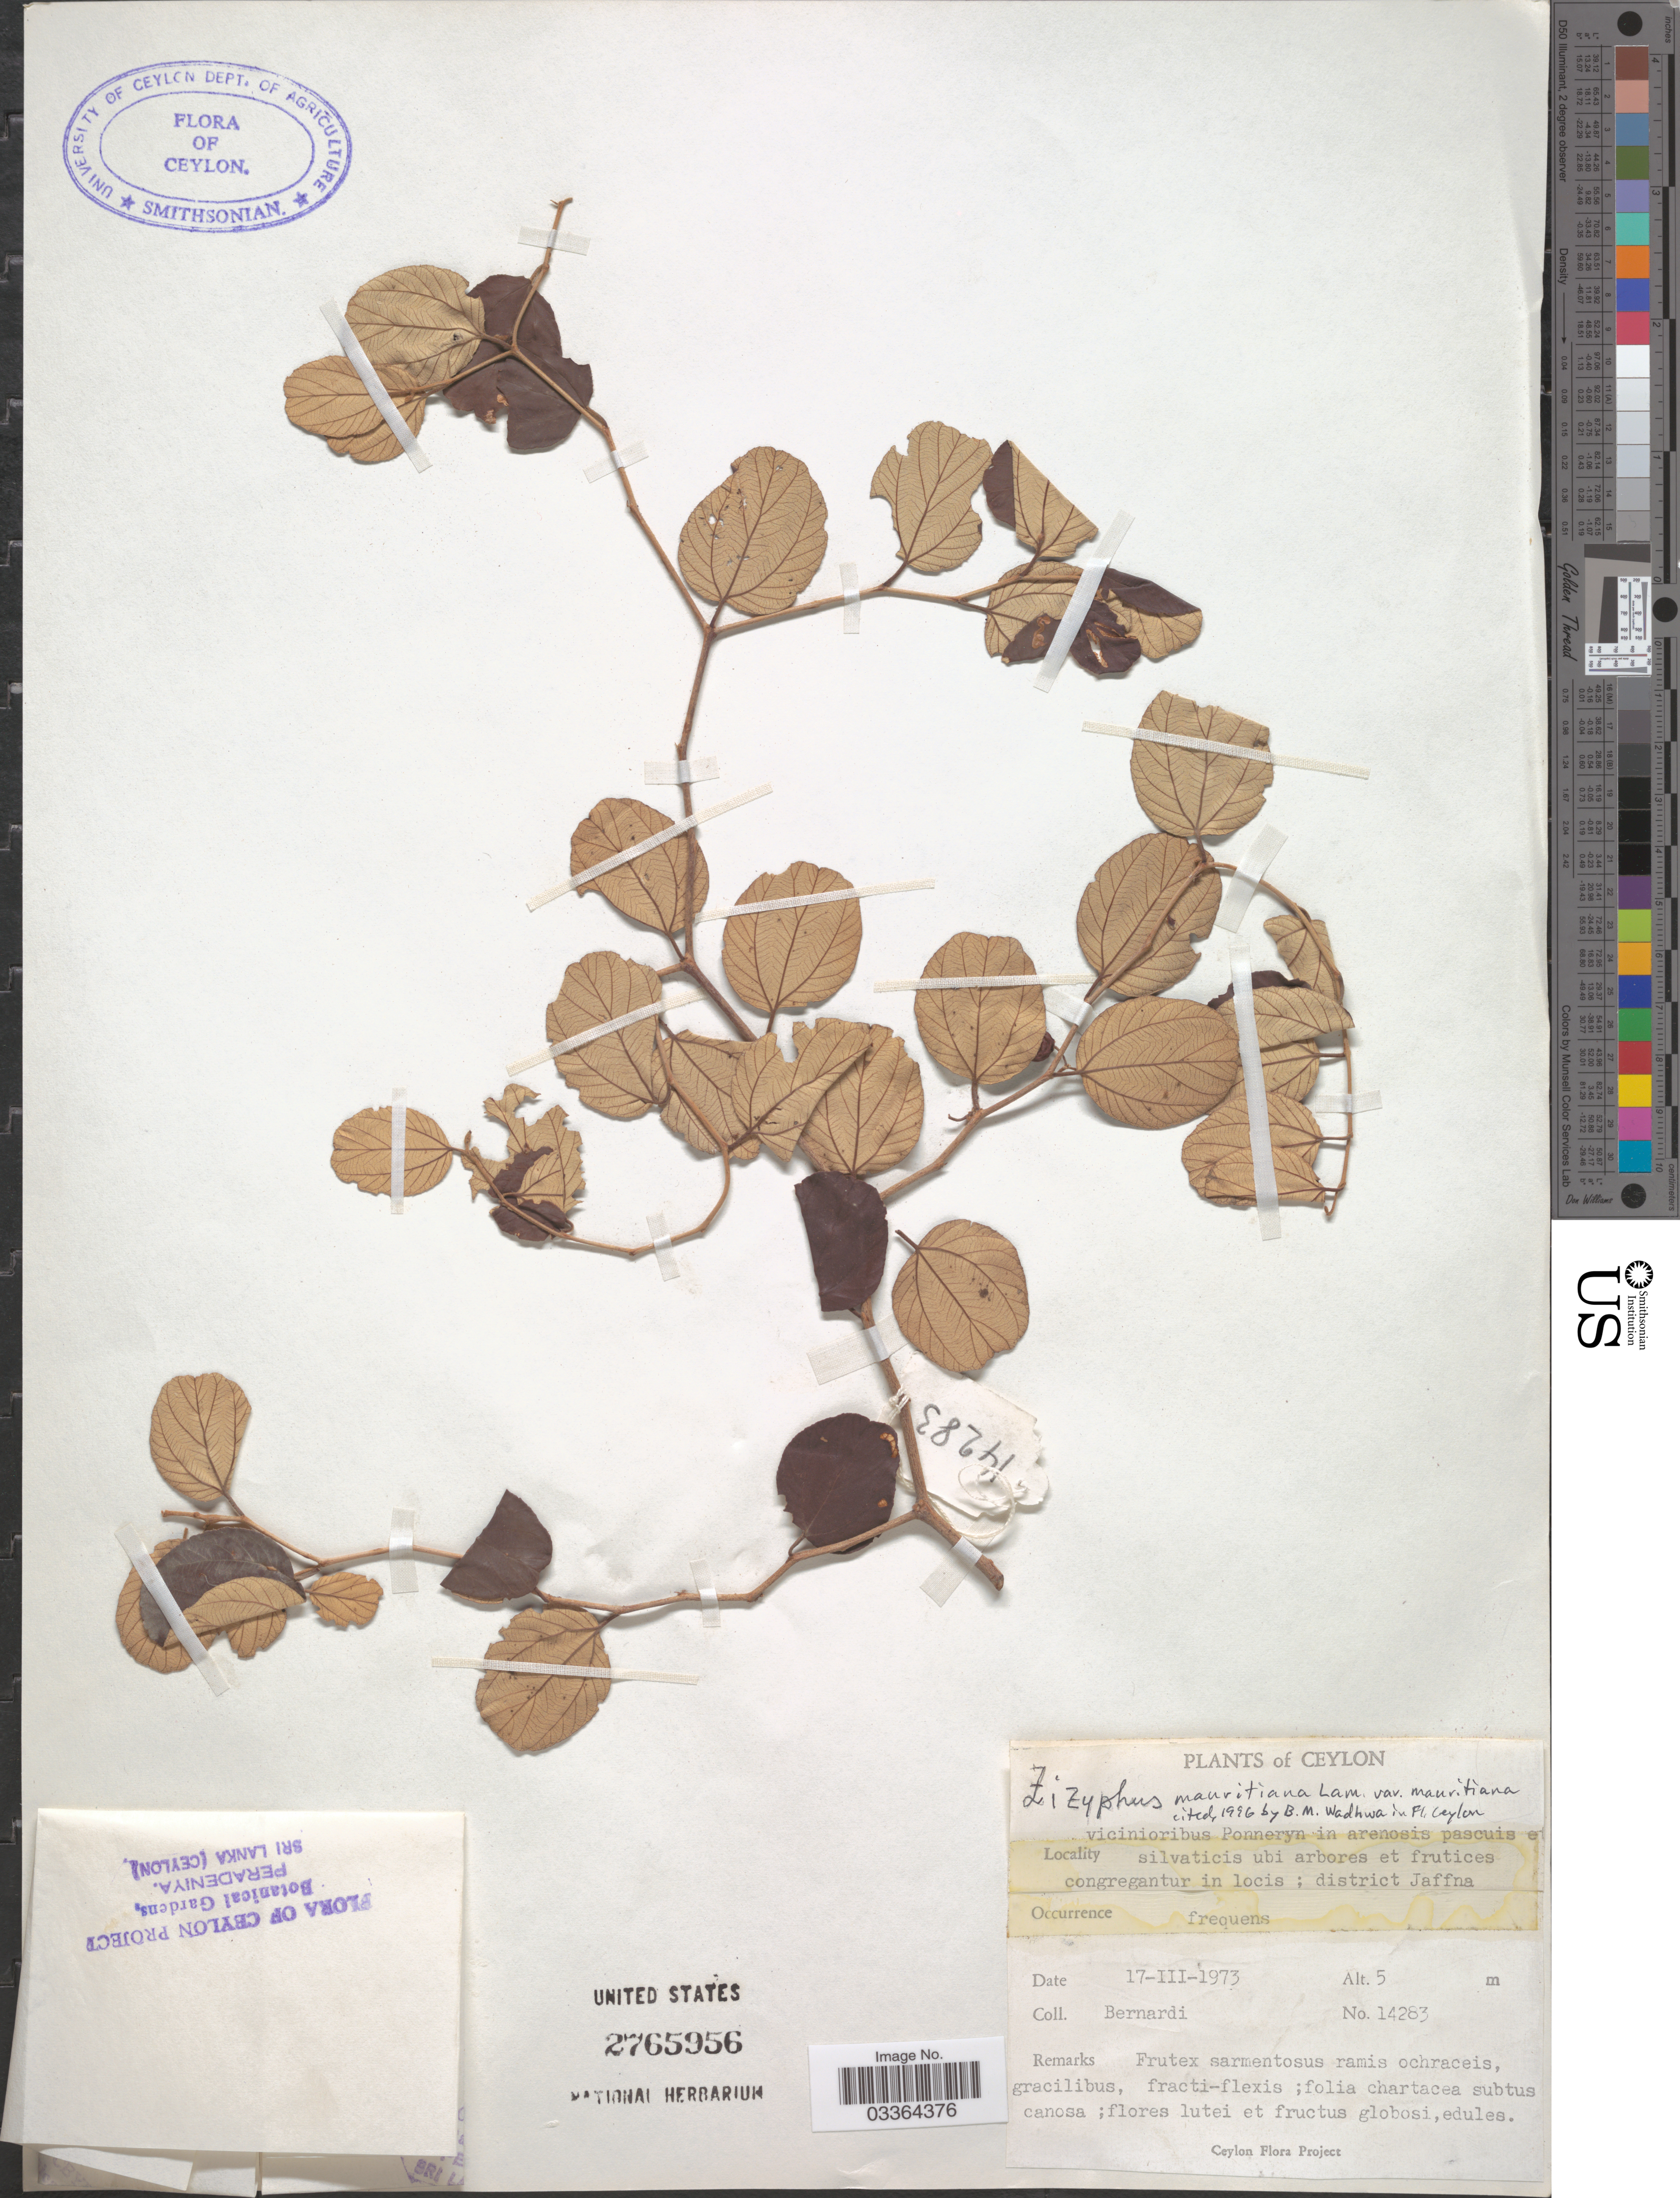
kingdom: Plantae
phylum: Tracheophyta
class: Magnoliopsida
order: Rosales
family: Rhamnaceae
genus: Ziziphus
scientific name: Ziziphus mauritiana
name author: Lam.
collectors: Bernardi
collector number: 14283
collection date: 1973-03-17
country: Sri Lanka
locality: Ceylon. Vicinioribus Ponneryn in arenosis pascuis et silvaticis ubi arbores et frutices congregantur in locis; district Jaffna.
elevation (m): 5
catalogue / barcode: US 2765956